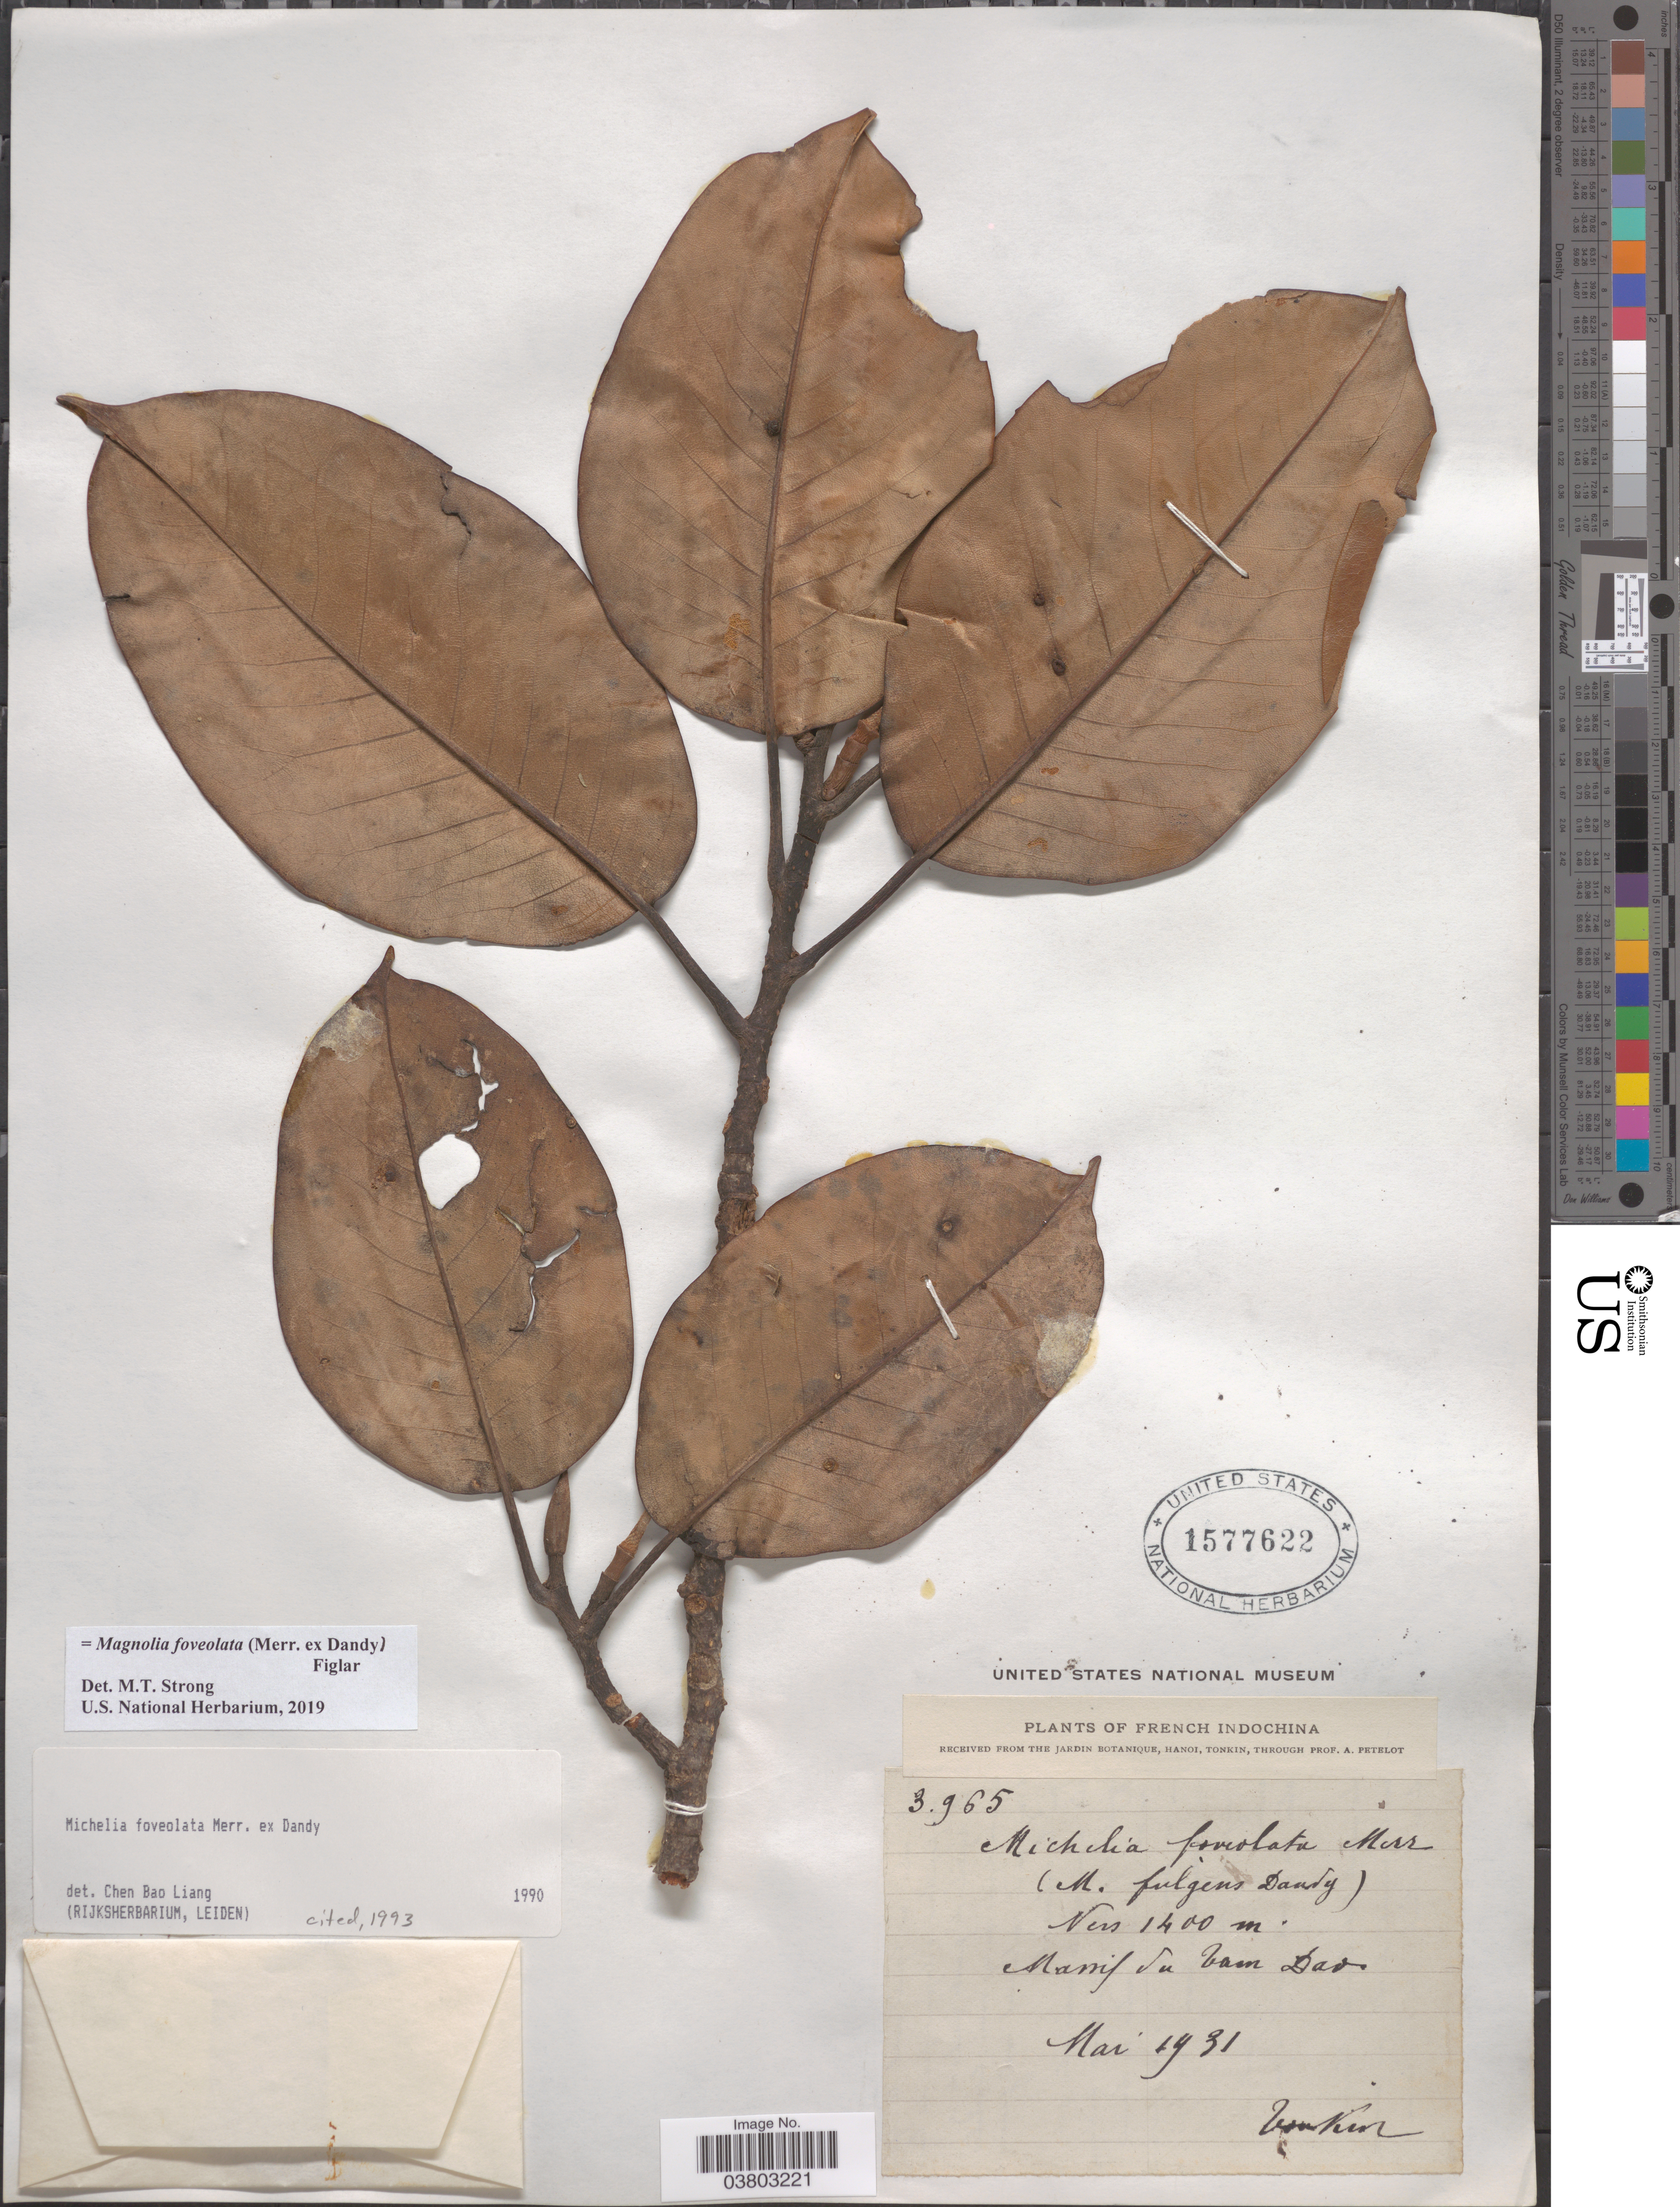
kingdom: Plantae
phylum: Tracheophyta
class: Magnoliopsida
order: Magnoliales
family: Magnoliaceae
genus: Magnolia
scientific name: Magnolia foveolata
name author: (Merr. ex Dandy) Figlar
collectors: P. A. Pételot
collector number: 3965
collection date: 1931-05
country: Vietnam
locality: French Indochina. Massif du Tam Dao.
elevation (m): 1400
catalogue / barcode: US 1577622